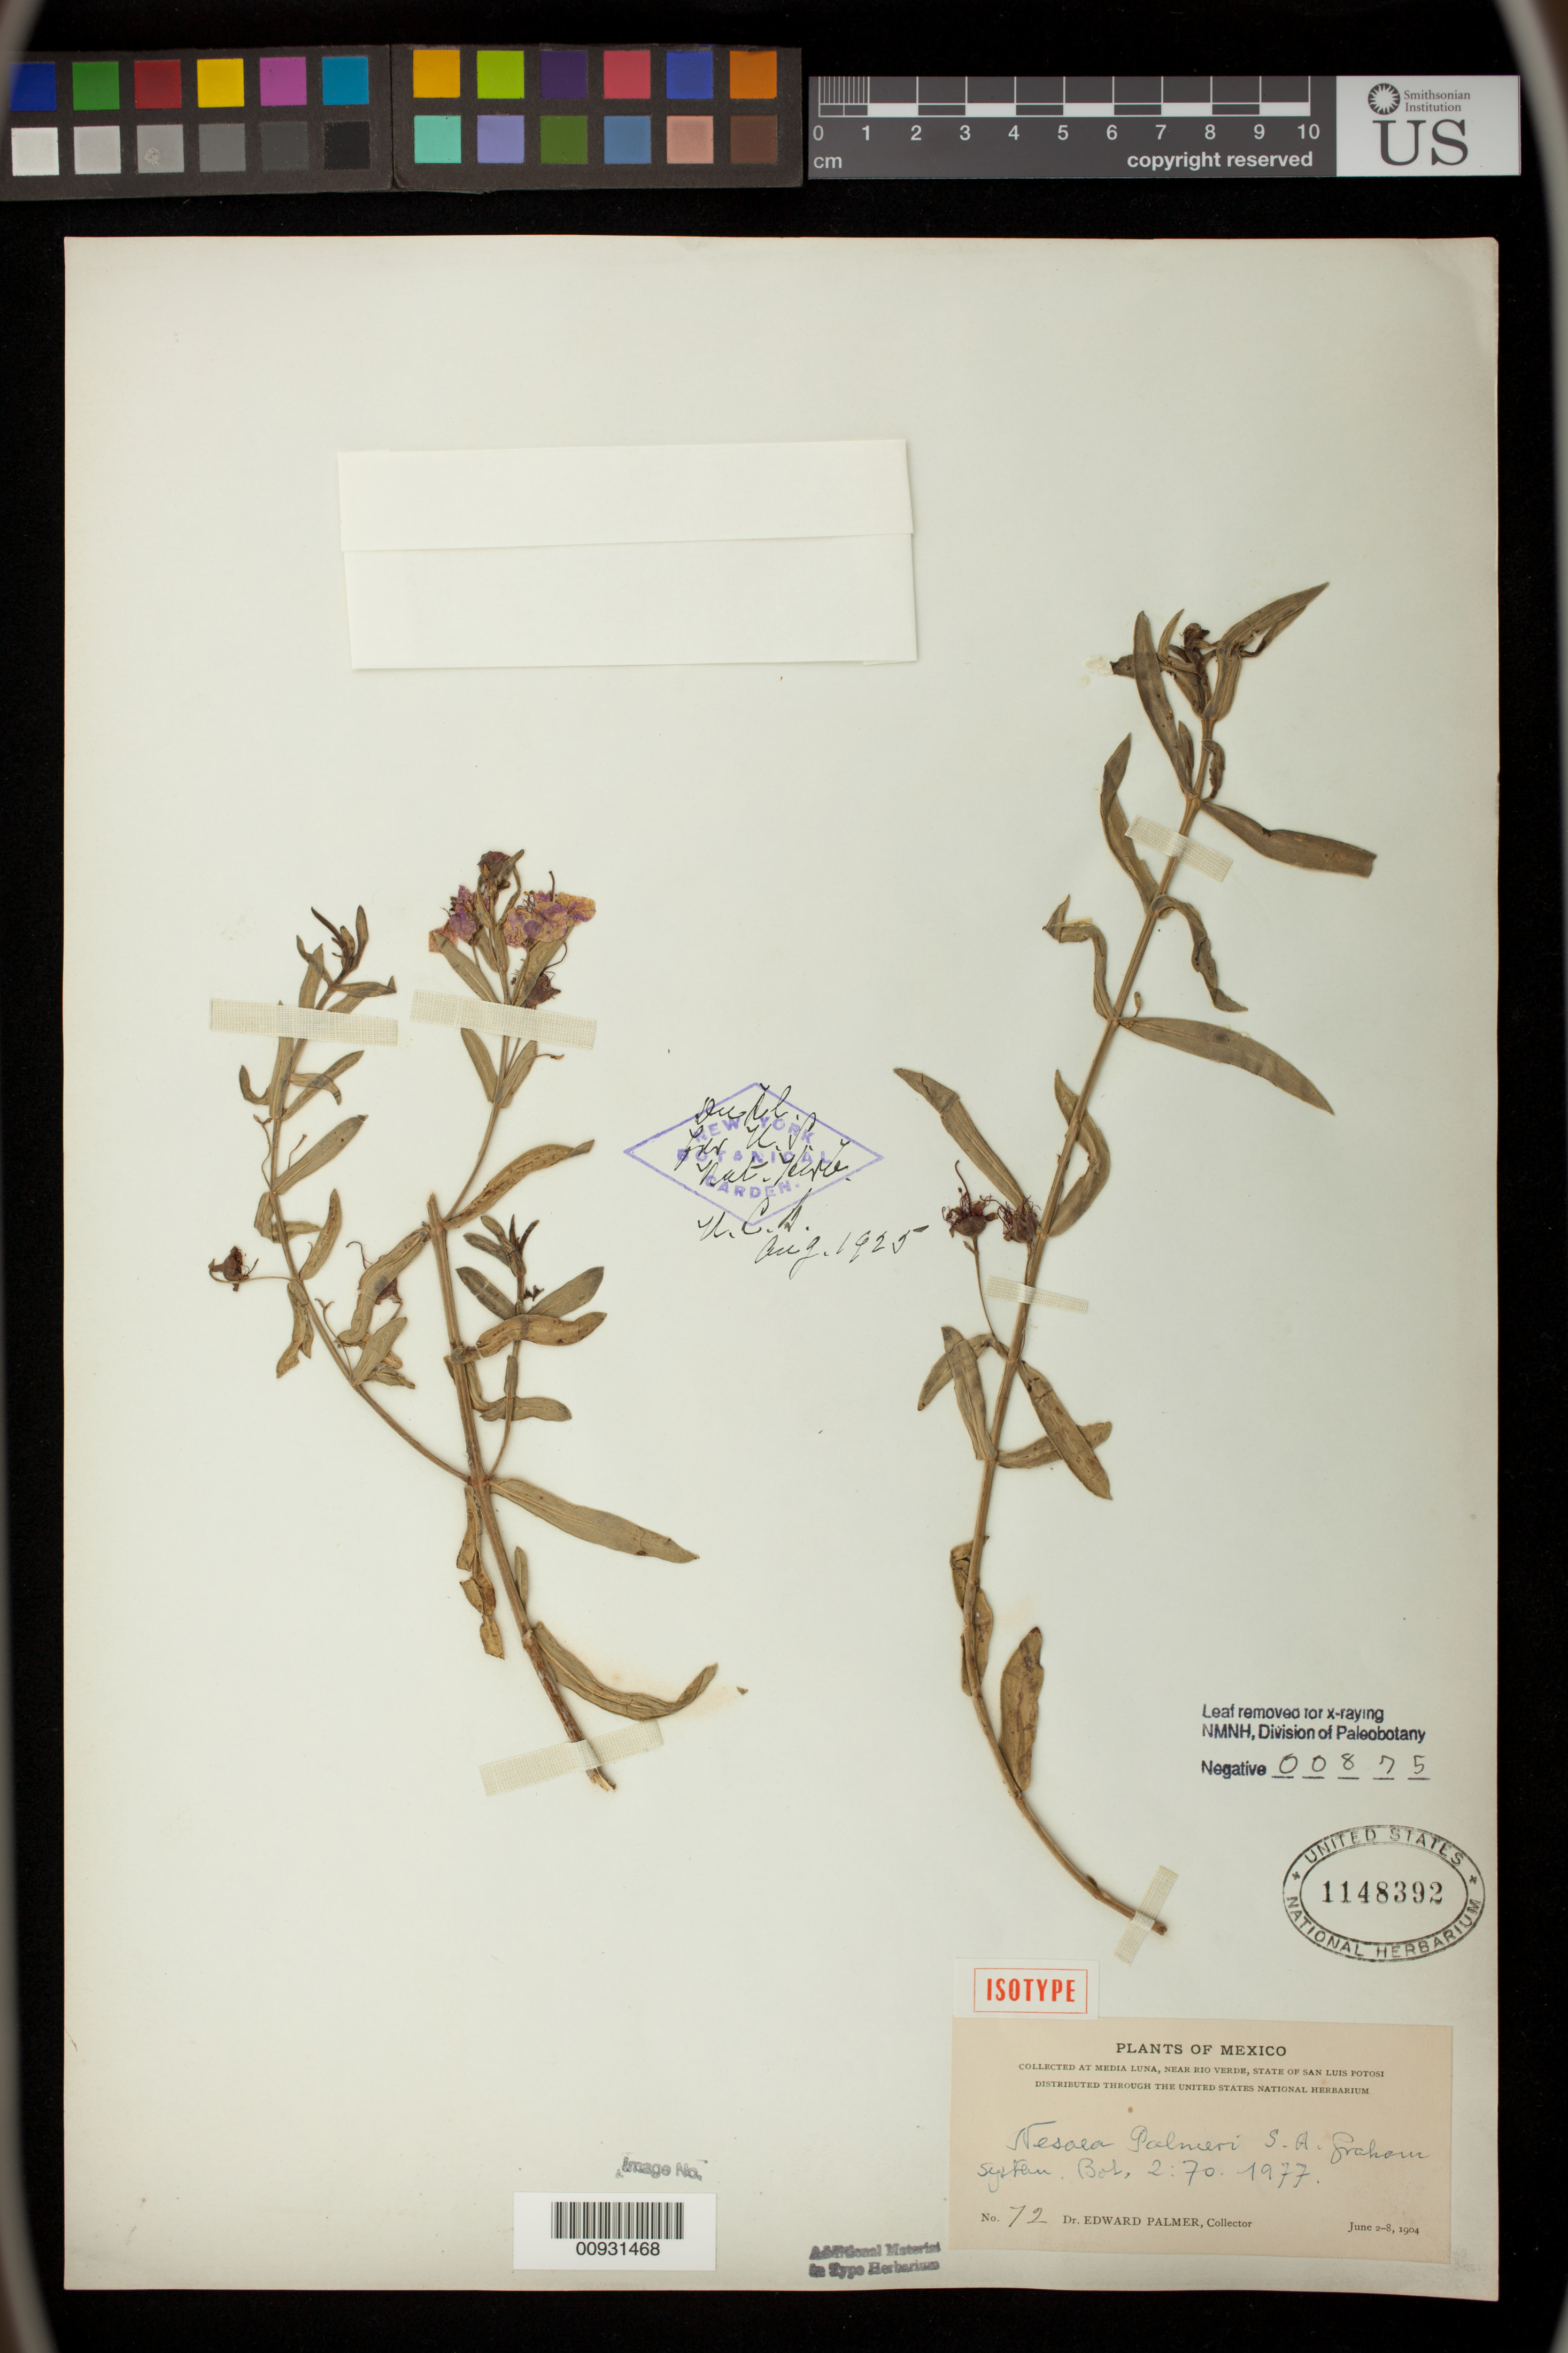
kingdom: Plantae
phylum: Tracheophyta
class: Magnoliopsida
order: Myrtales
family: Lythraceae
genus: Nesaea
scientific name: Nesaea palmeri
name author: S.A. Graham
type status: Isotype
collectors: E. Palmer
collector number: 72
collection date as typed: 02 Jun 1904 to 08 Jun 1904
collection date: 1904-06-02/1904-06-08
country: Mexico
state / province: San Luis Potosí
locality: Media Luna, near Río Verde.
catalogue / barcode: US 1148392